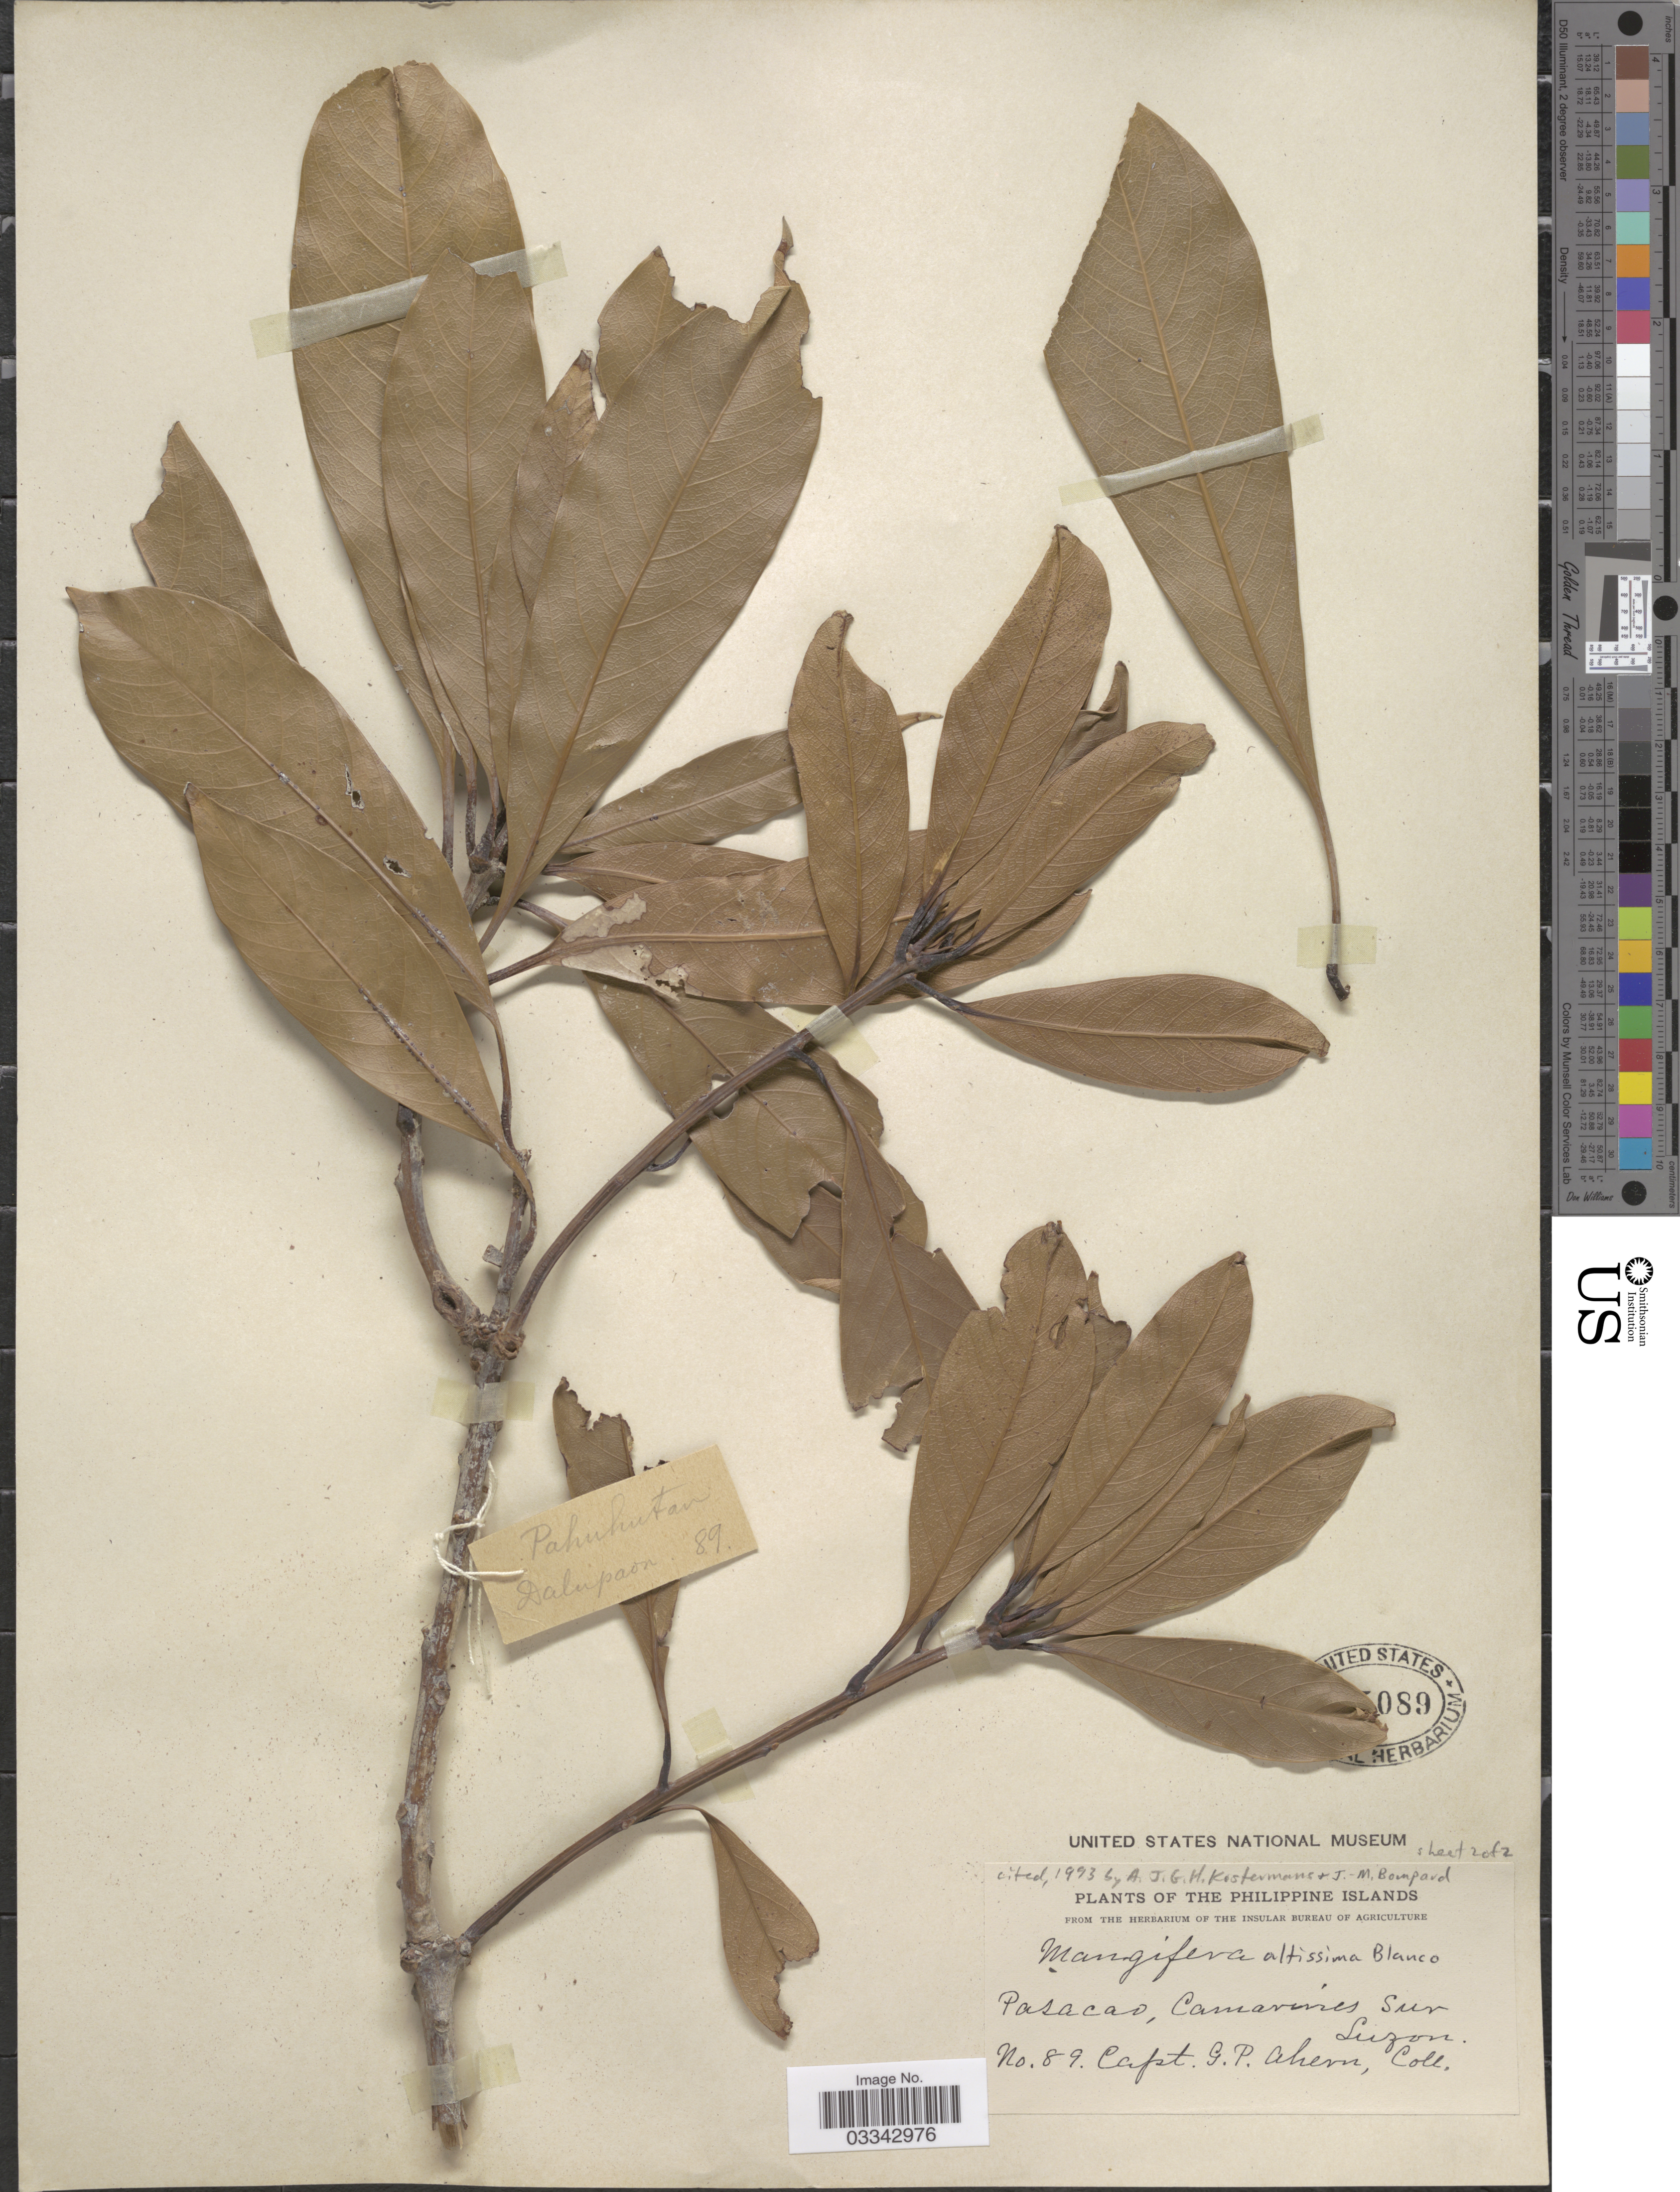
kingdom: Plantae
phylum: Tracheophyta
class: Magnoliopsida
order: Sapindales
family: Anacardiaceae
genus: Mangifera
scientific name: Mangifera altissima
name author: Blanco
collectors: G. Ahern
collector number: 89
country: Philippines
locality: The Philippine Islands. Pasacao, Camarines Sur Luzon.